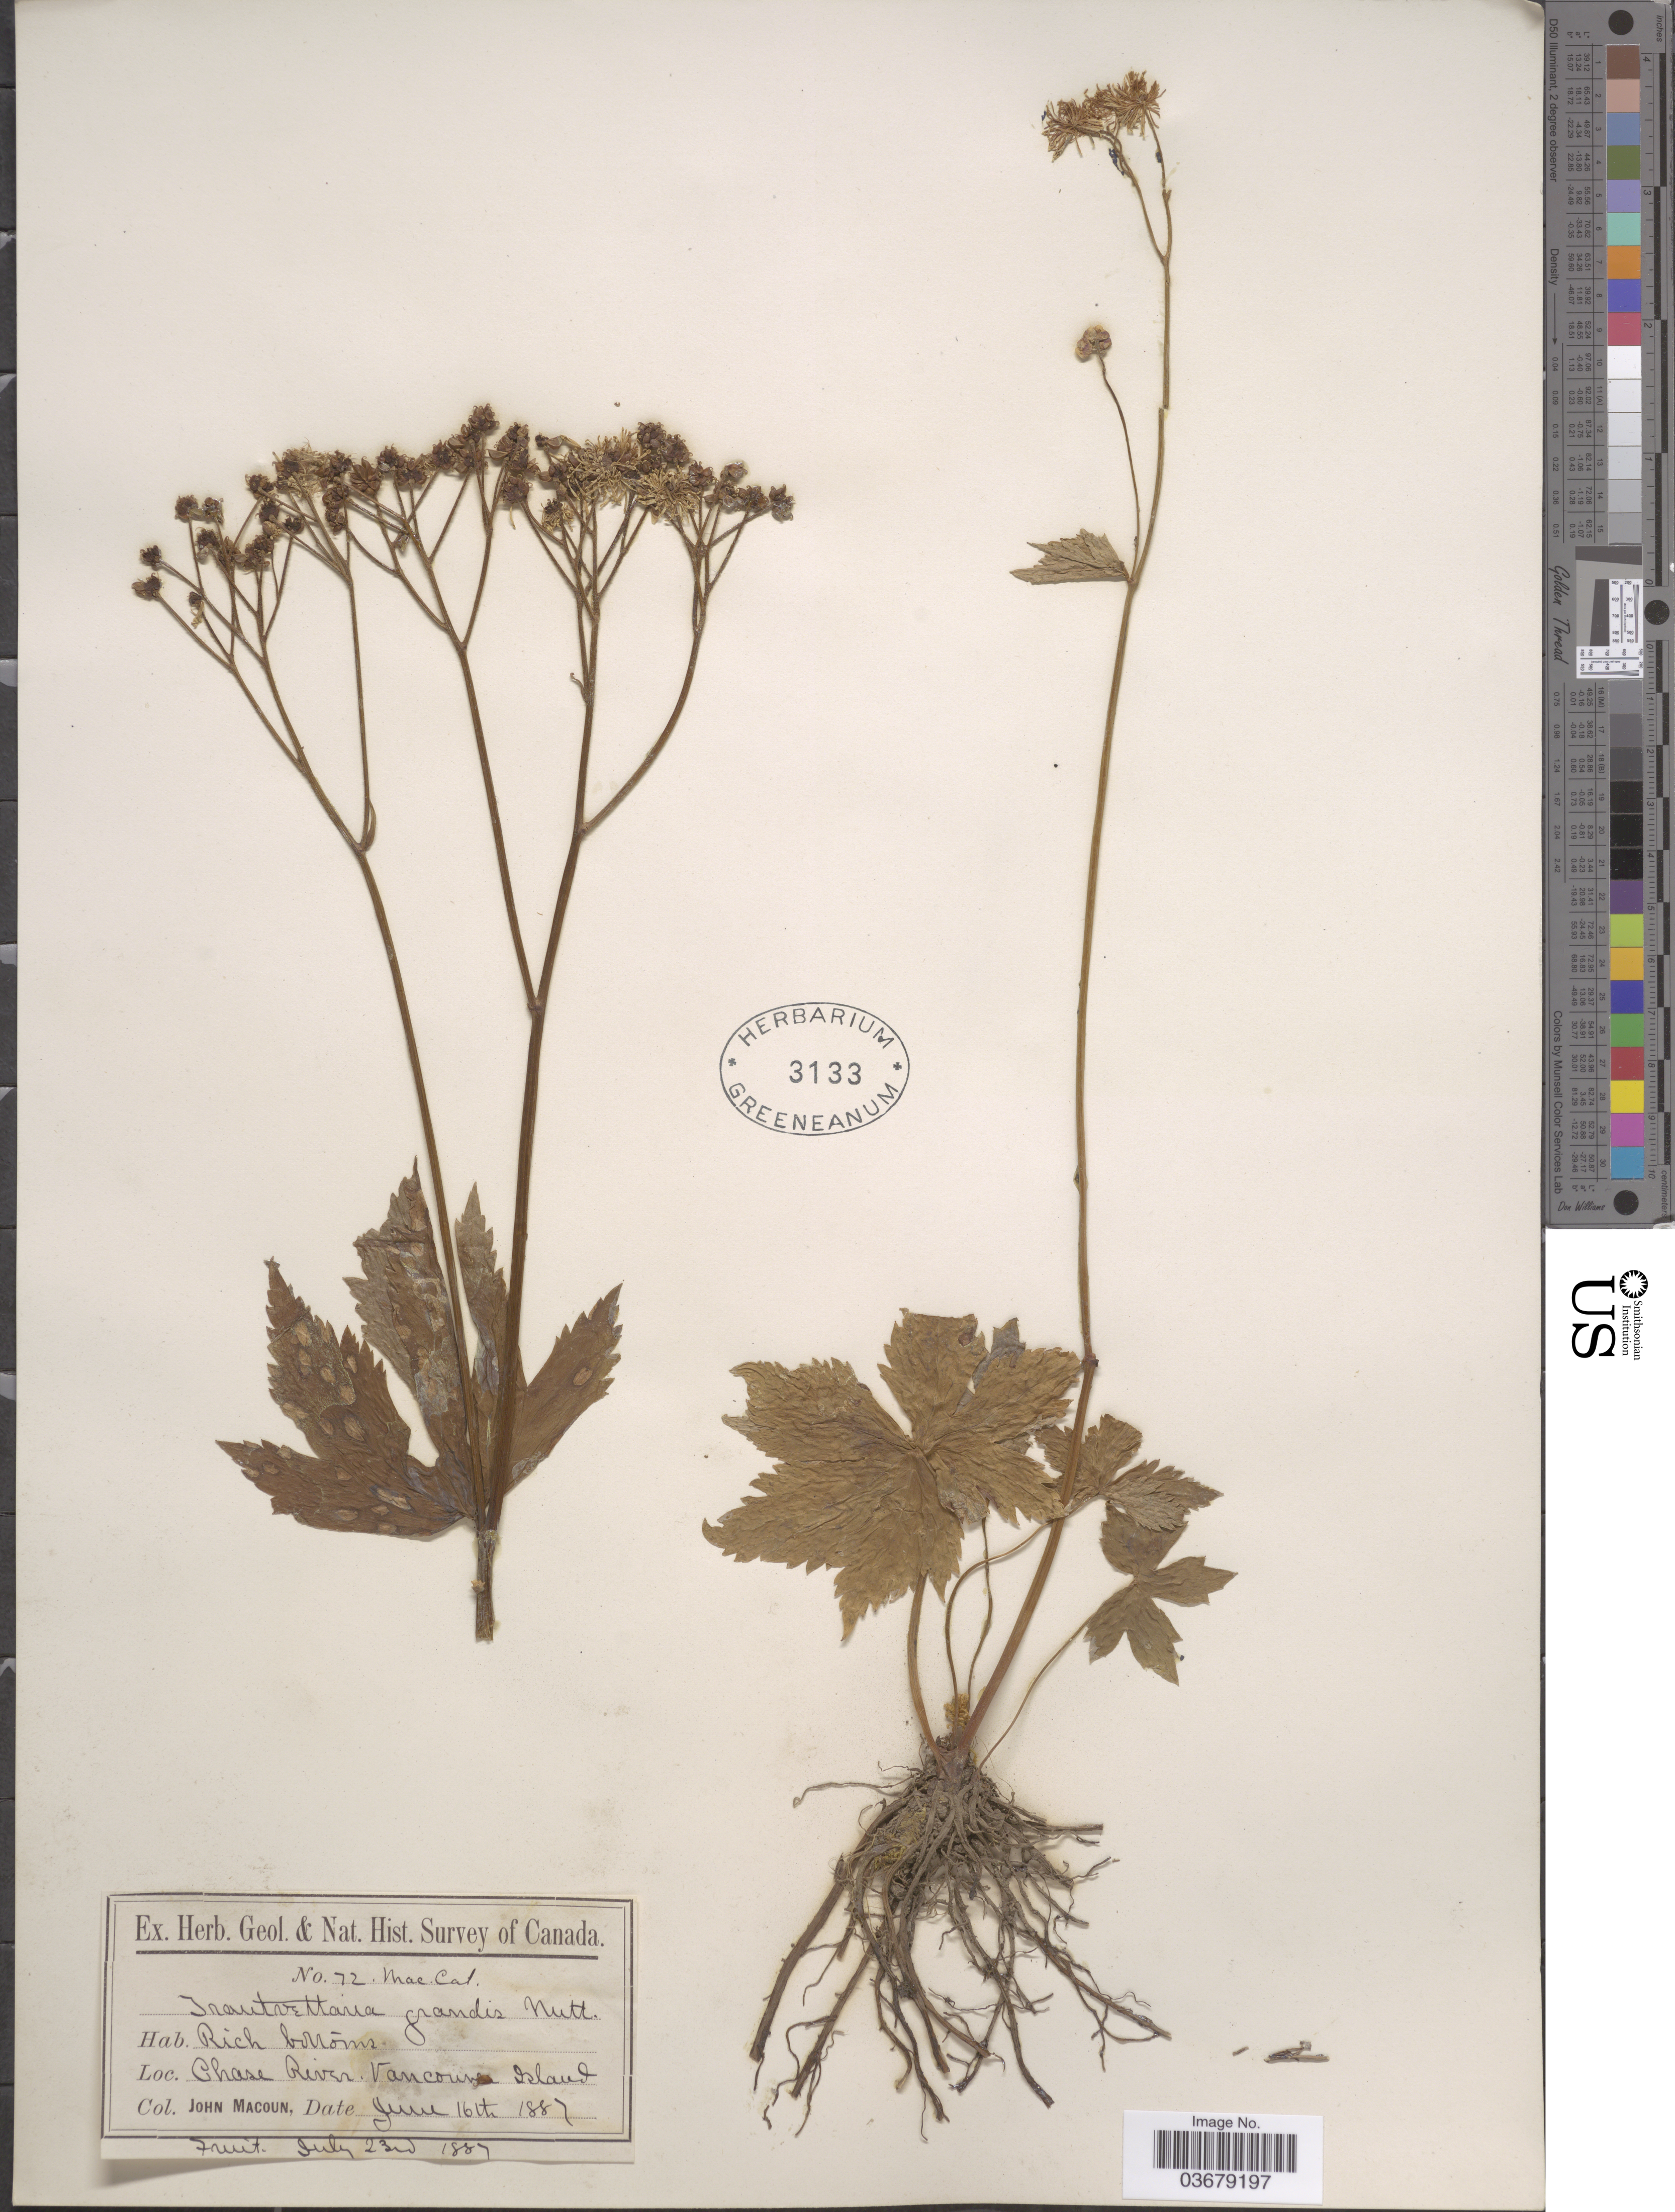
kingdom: Plantae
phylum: Tracheophyta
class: Magnoliopsida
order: Ranunculales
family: Ranunculaceae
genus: Trautvetteria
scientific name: Trautvetteria caroliniensis var. grandis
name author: (Water) Vail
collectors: J. Macoun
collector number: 72macCat?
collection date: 1887-06-16/1887-07-23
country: Canada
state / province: British Columbia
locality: Chase River. Vancouver Island.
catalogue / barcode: US 3133